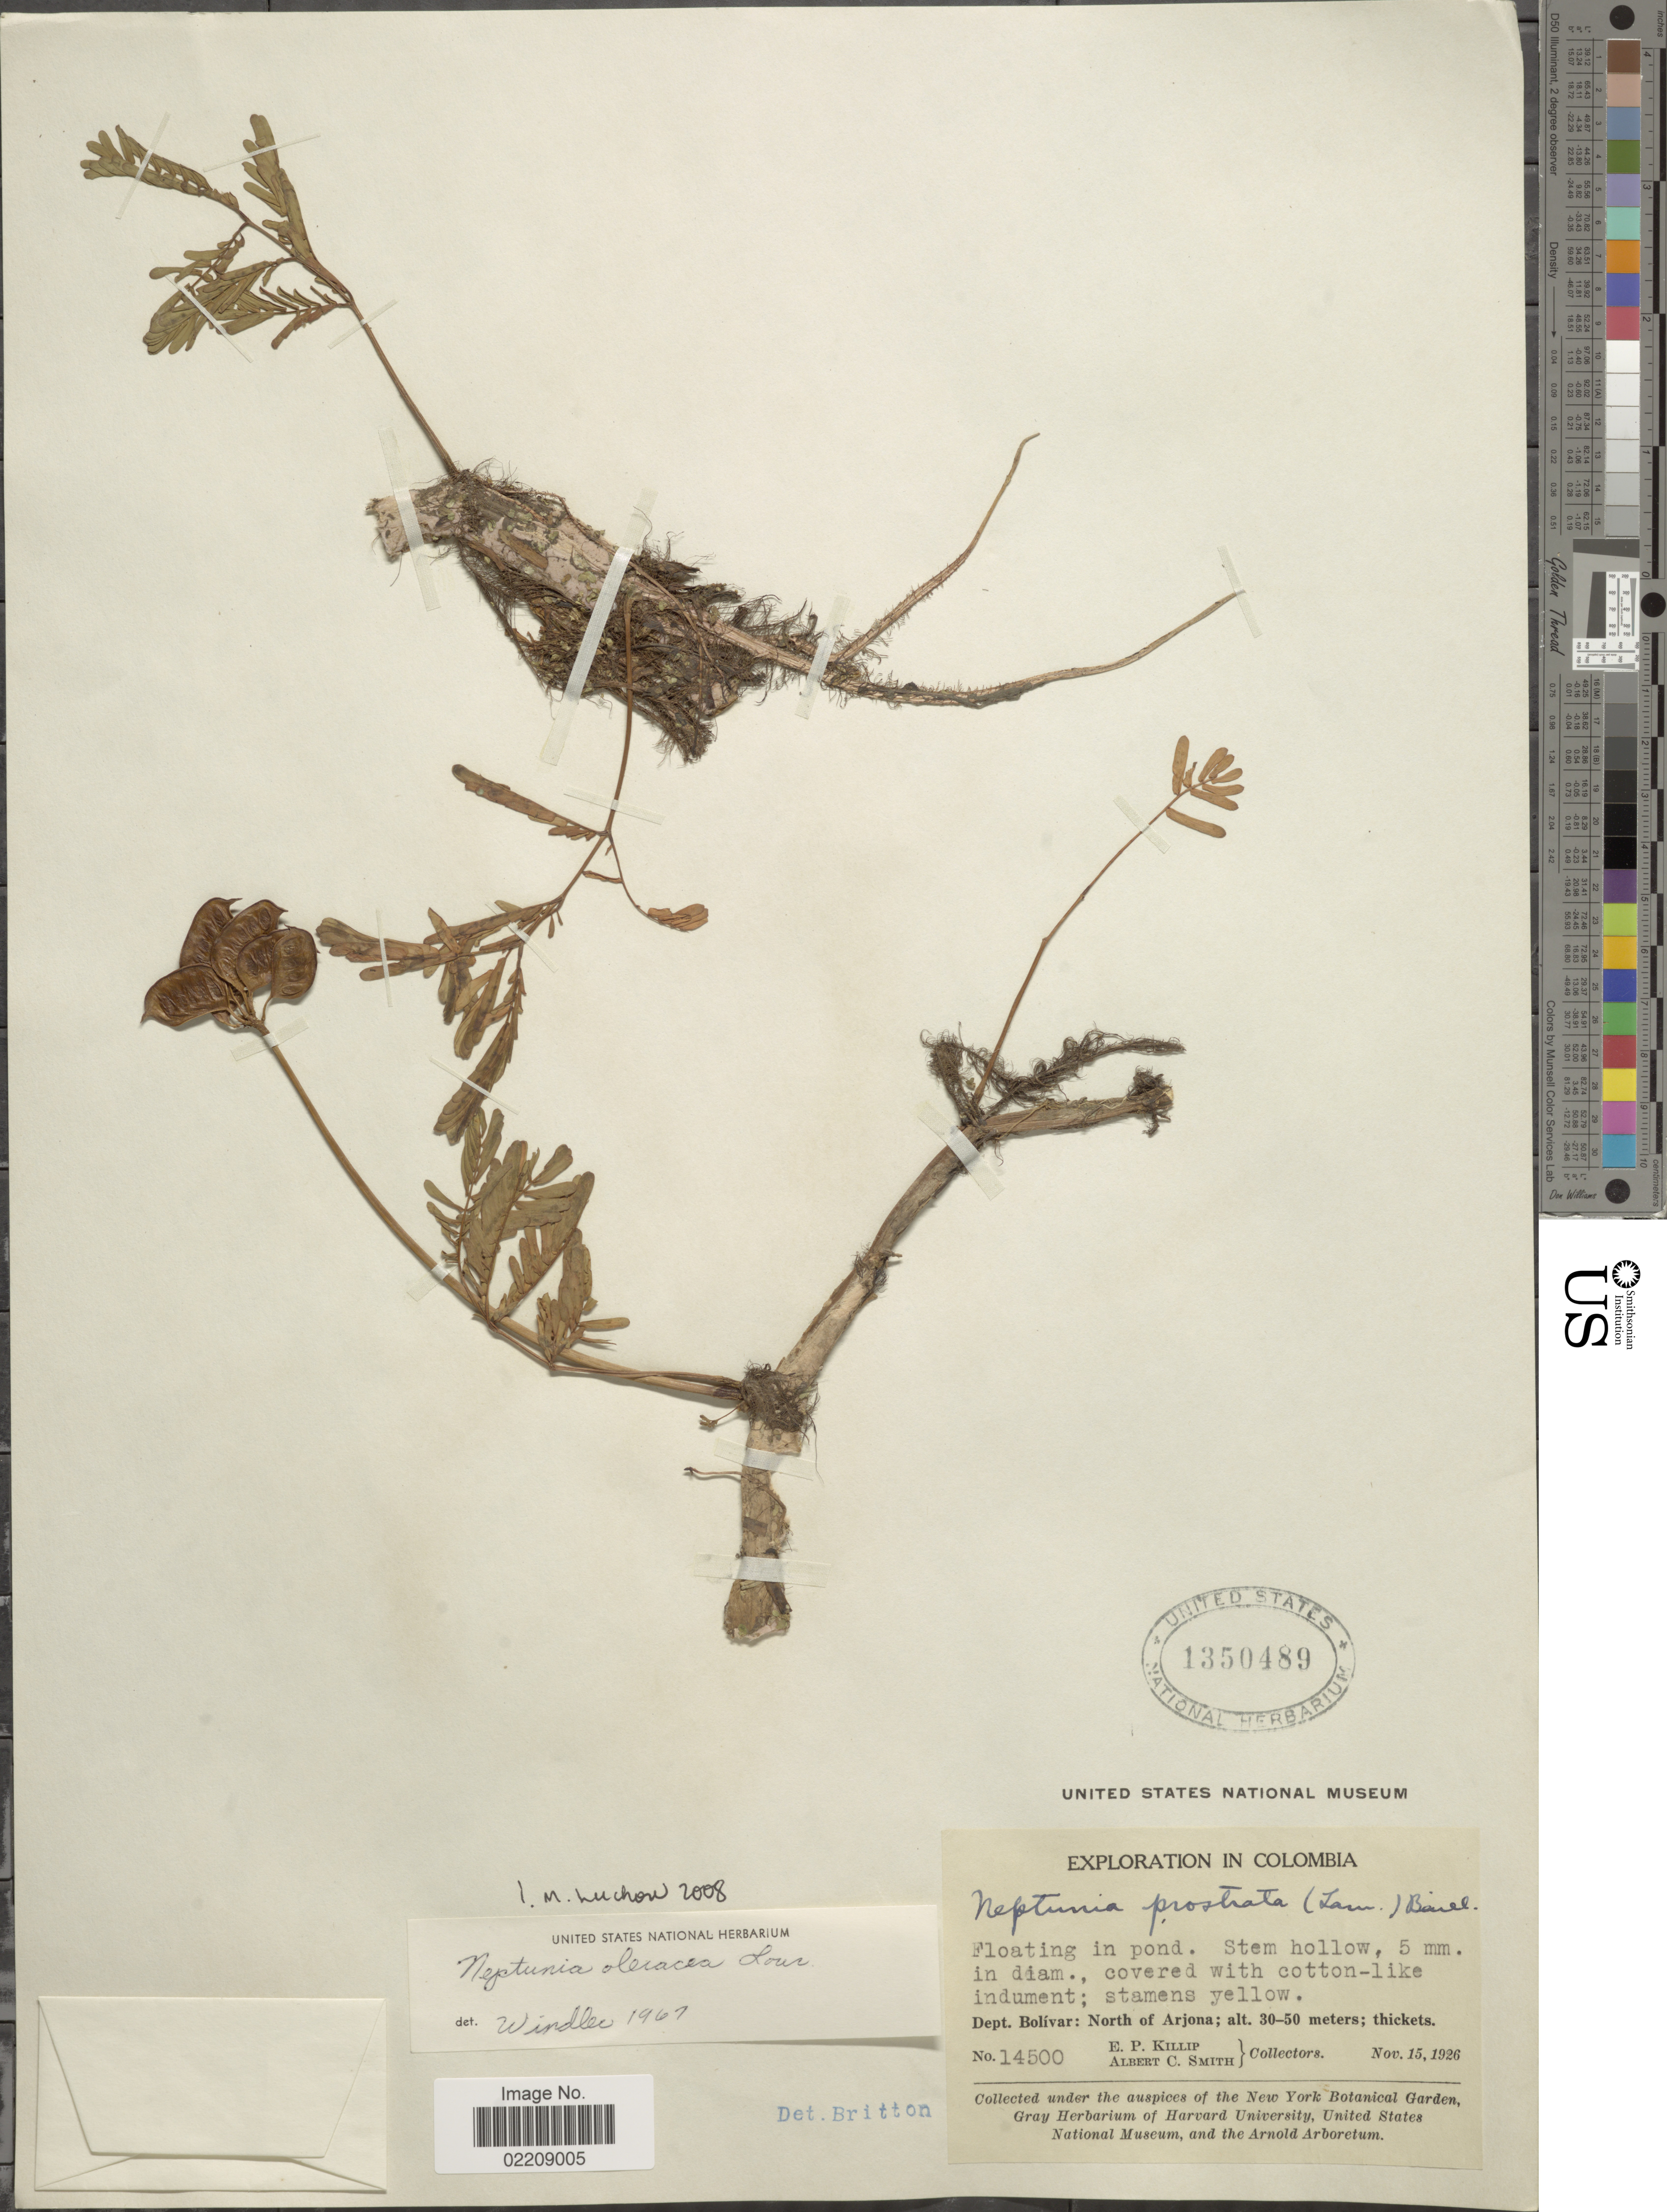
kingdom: Plantae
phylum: Tracheophyta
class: Magnoliopsida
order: Fabales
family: Fabaceae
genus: Neptunia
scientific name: Neptunia oleracea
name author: Lour.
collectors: E. P. Killip & A. C. Smith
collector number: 14500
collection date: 1926-11-15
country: Colombia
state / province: Bolívar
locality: North of Arjona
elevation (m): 30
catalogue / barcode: US 1350489